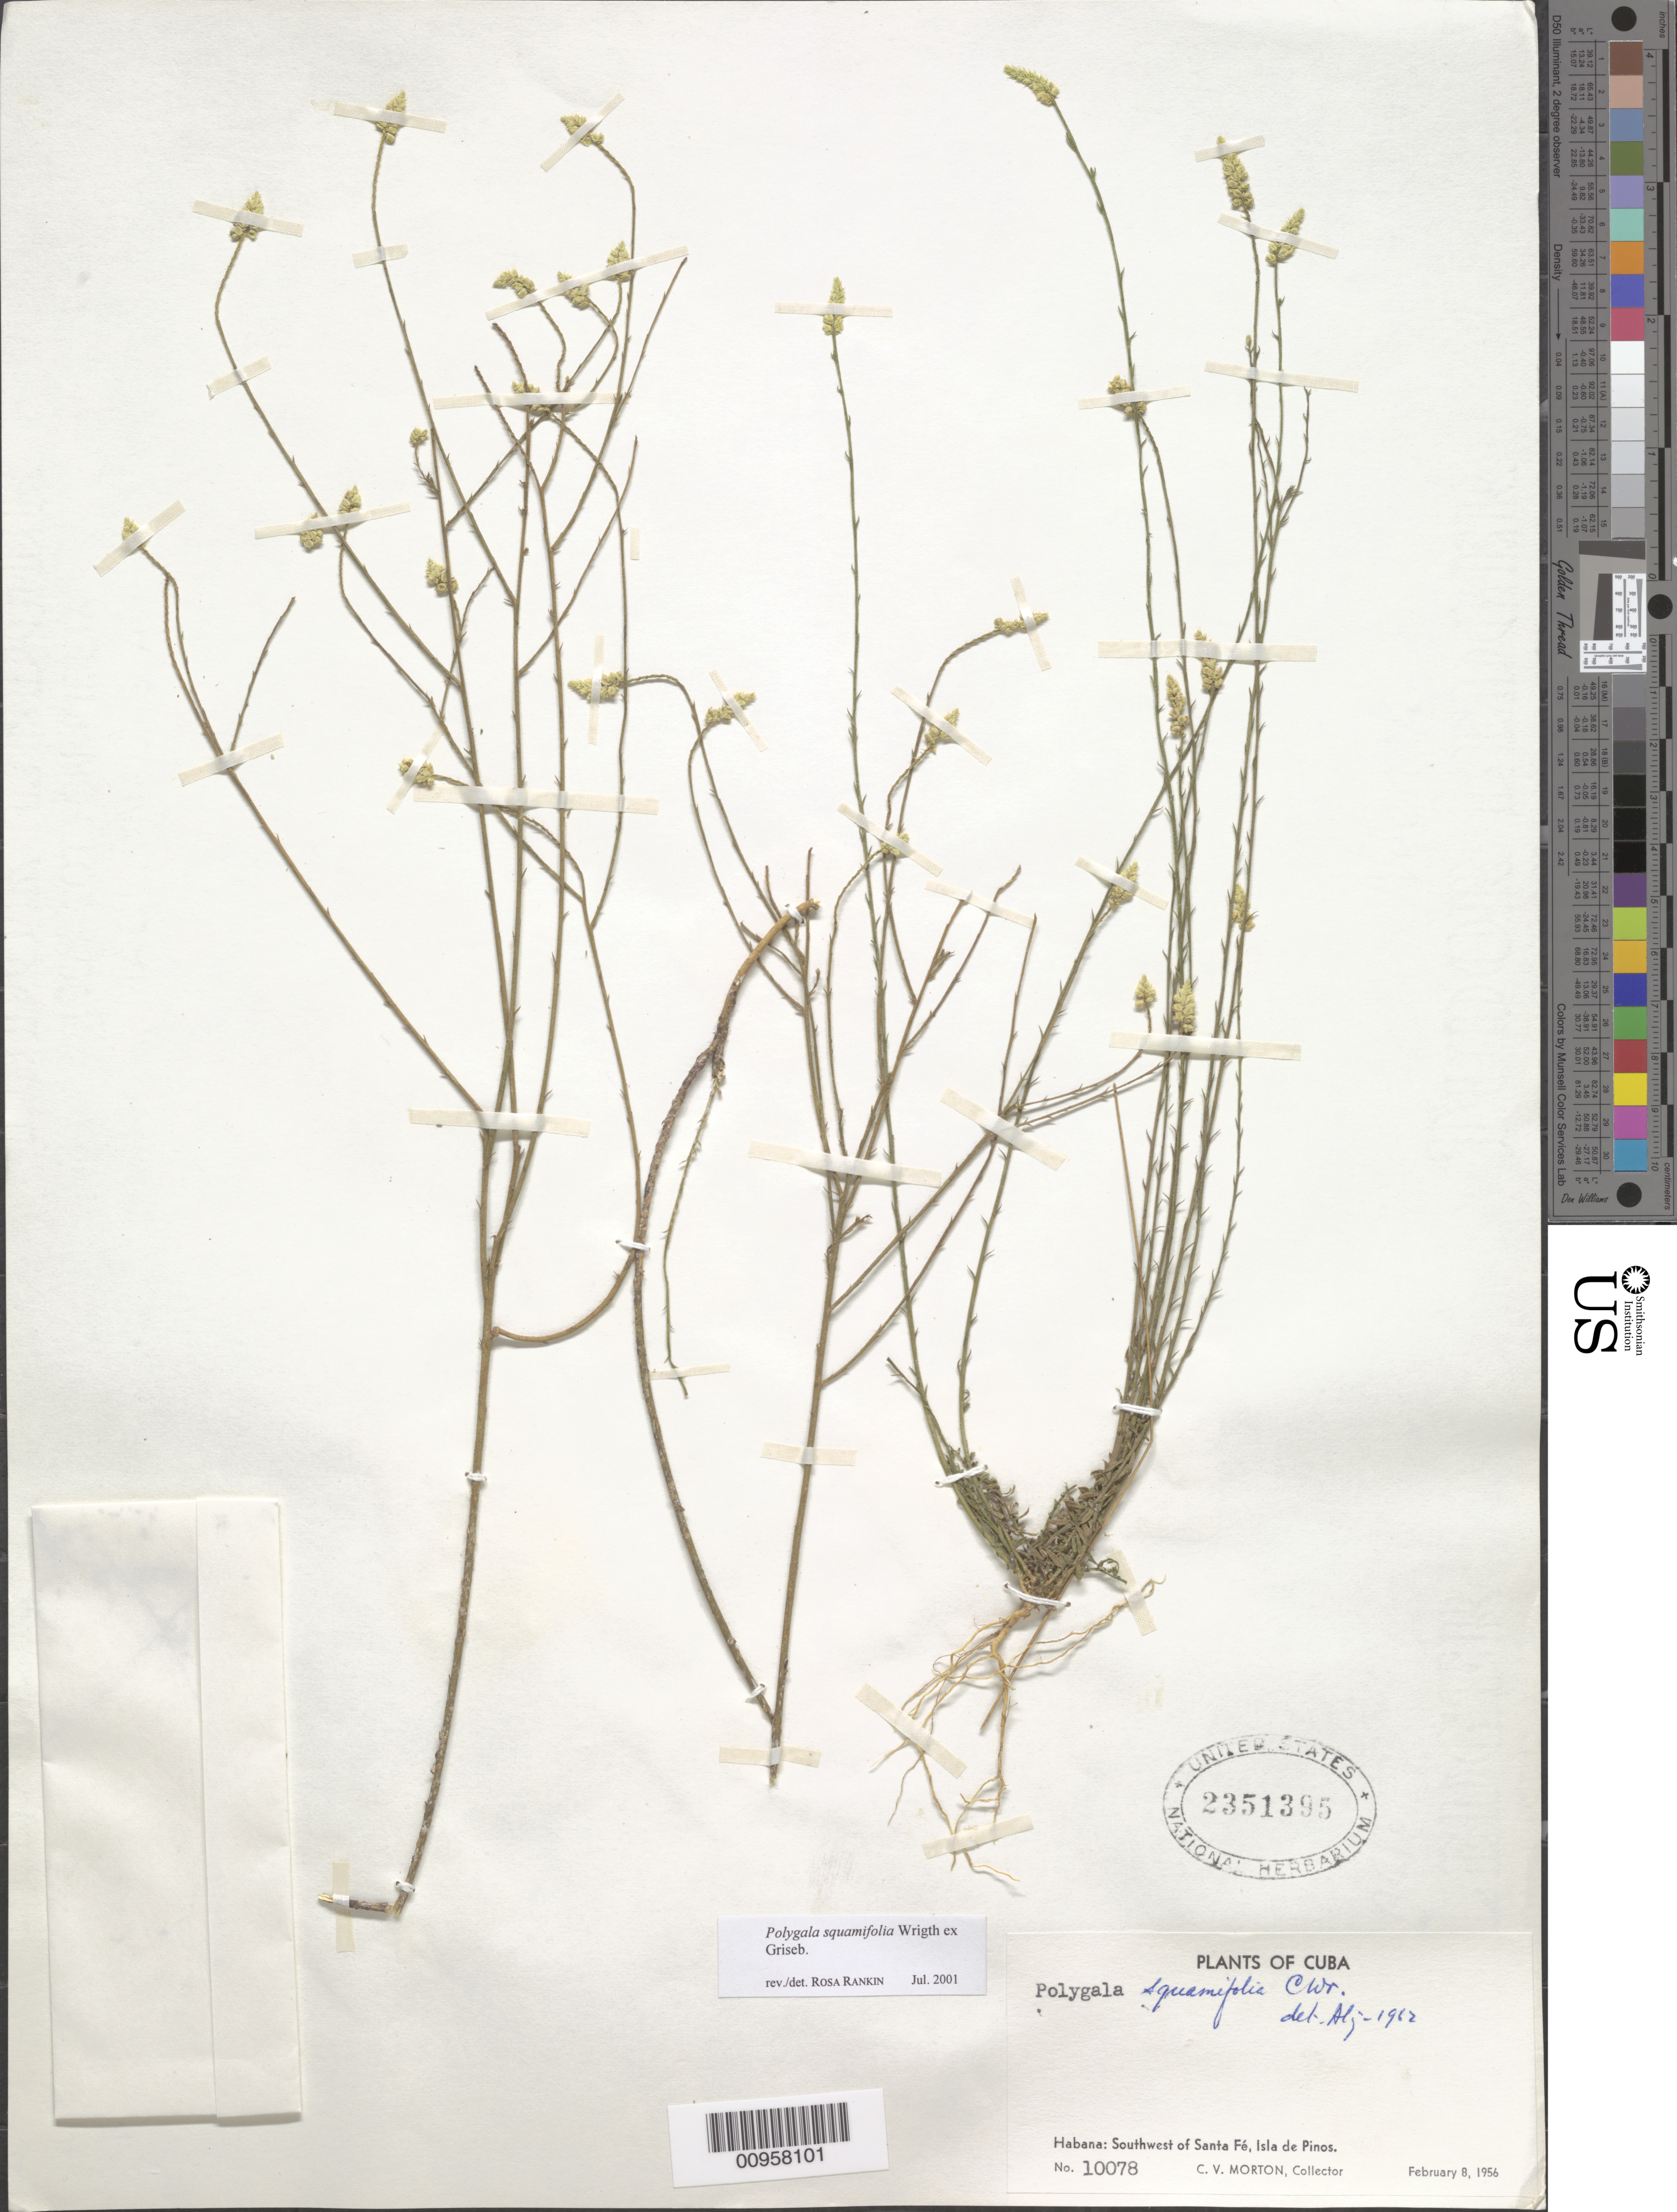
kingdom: Plantae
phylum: Tracheophyta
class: Magnoliopsida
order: Fabales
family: Polygalaceae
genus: Polygala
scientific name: Polygala squamifolia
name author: C. Wright in Griseb.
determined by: Rankin Rodriguez, Rosa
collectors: C. V. Morton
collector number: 10078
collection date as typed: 08 Feb 1956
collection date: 1956-02-08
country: Cuba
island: Isla de la Juventud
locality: Southwest of Santa Fé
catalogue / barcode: US 2351395